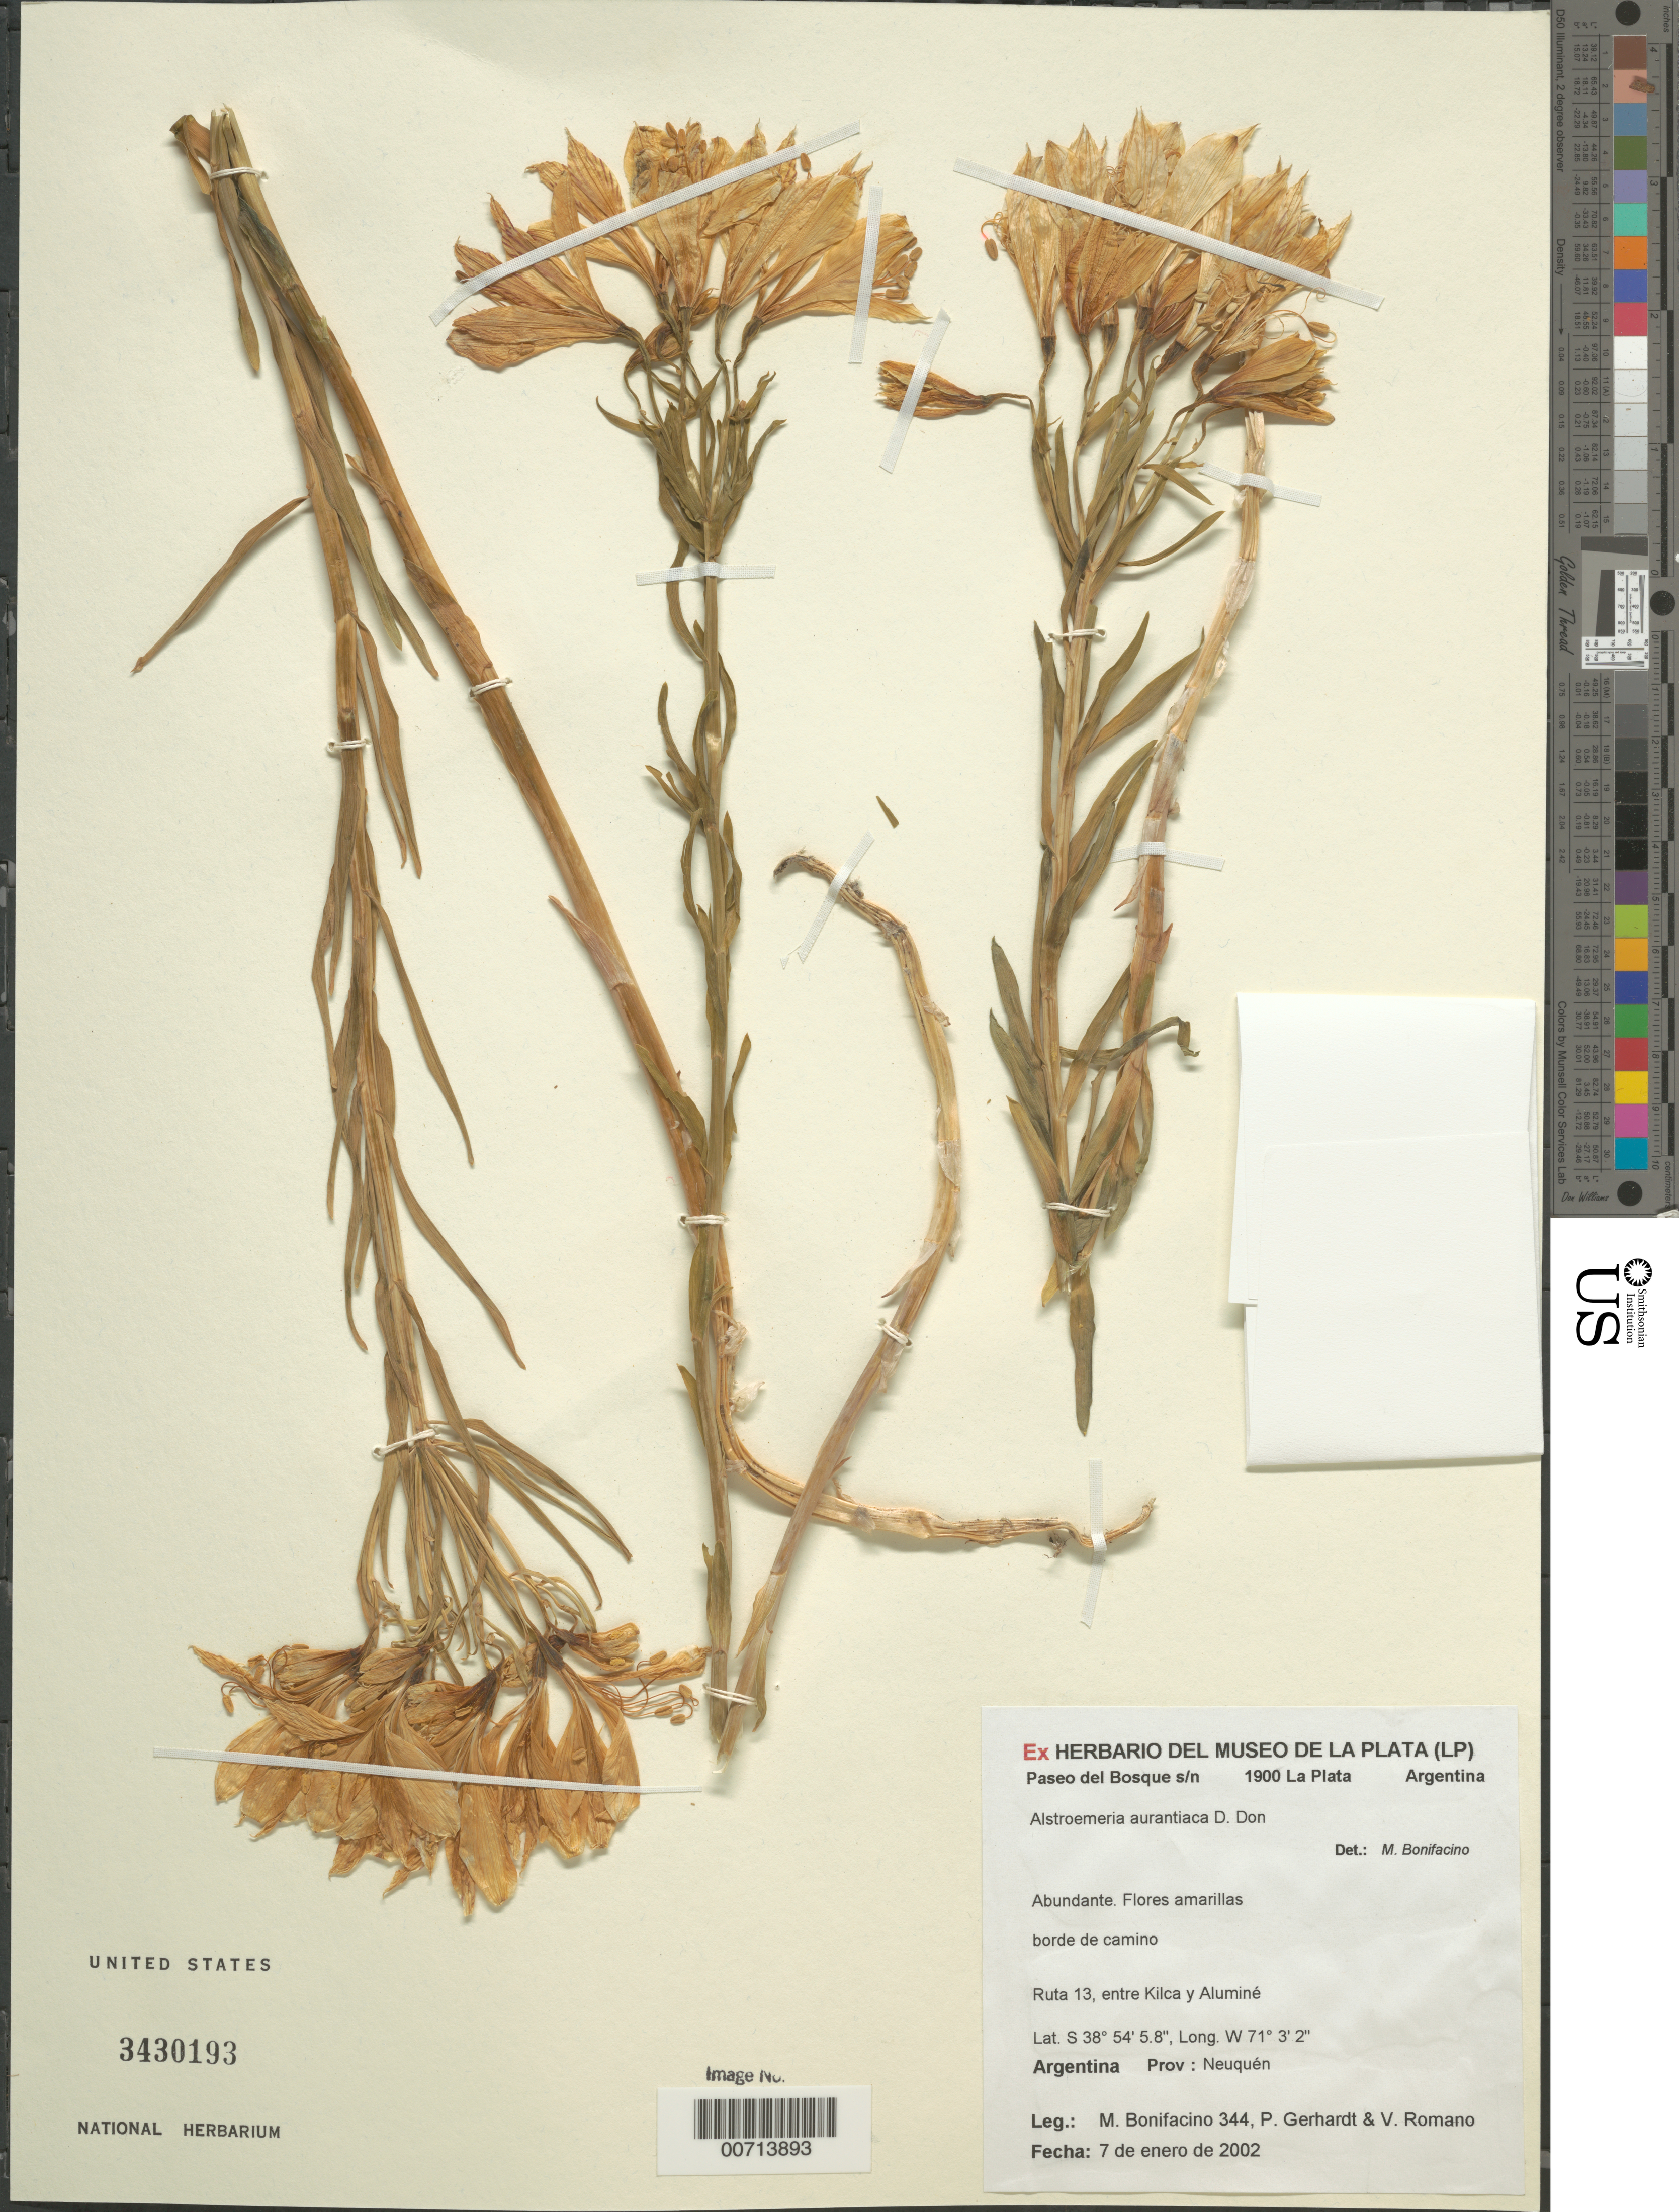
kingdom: Plantae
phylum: Tracheophyta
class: Liliopsida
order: Liliales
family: Alstroemeriaceae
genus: Alstroemeria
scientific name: Alstroemeria aurantiaca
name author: D. Don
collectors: M. Bonifacino, P. Gerhardt & V. Romano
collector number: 0344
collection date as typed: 07 Jan 2002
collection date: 2002-01-07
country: Argentina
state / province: Neuquén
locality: Ruta 13, between Kilca and Alumine.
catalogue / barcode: US 3430193